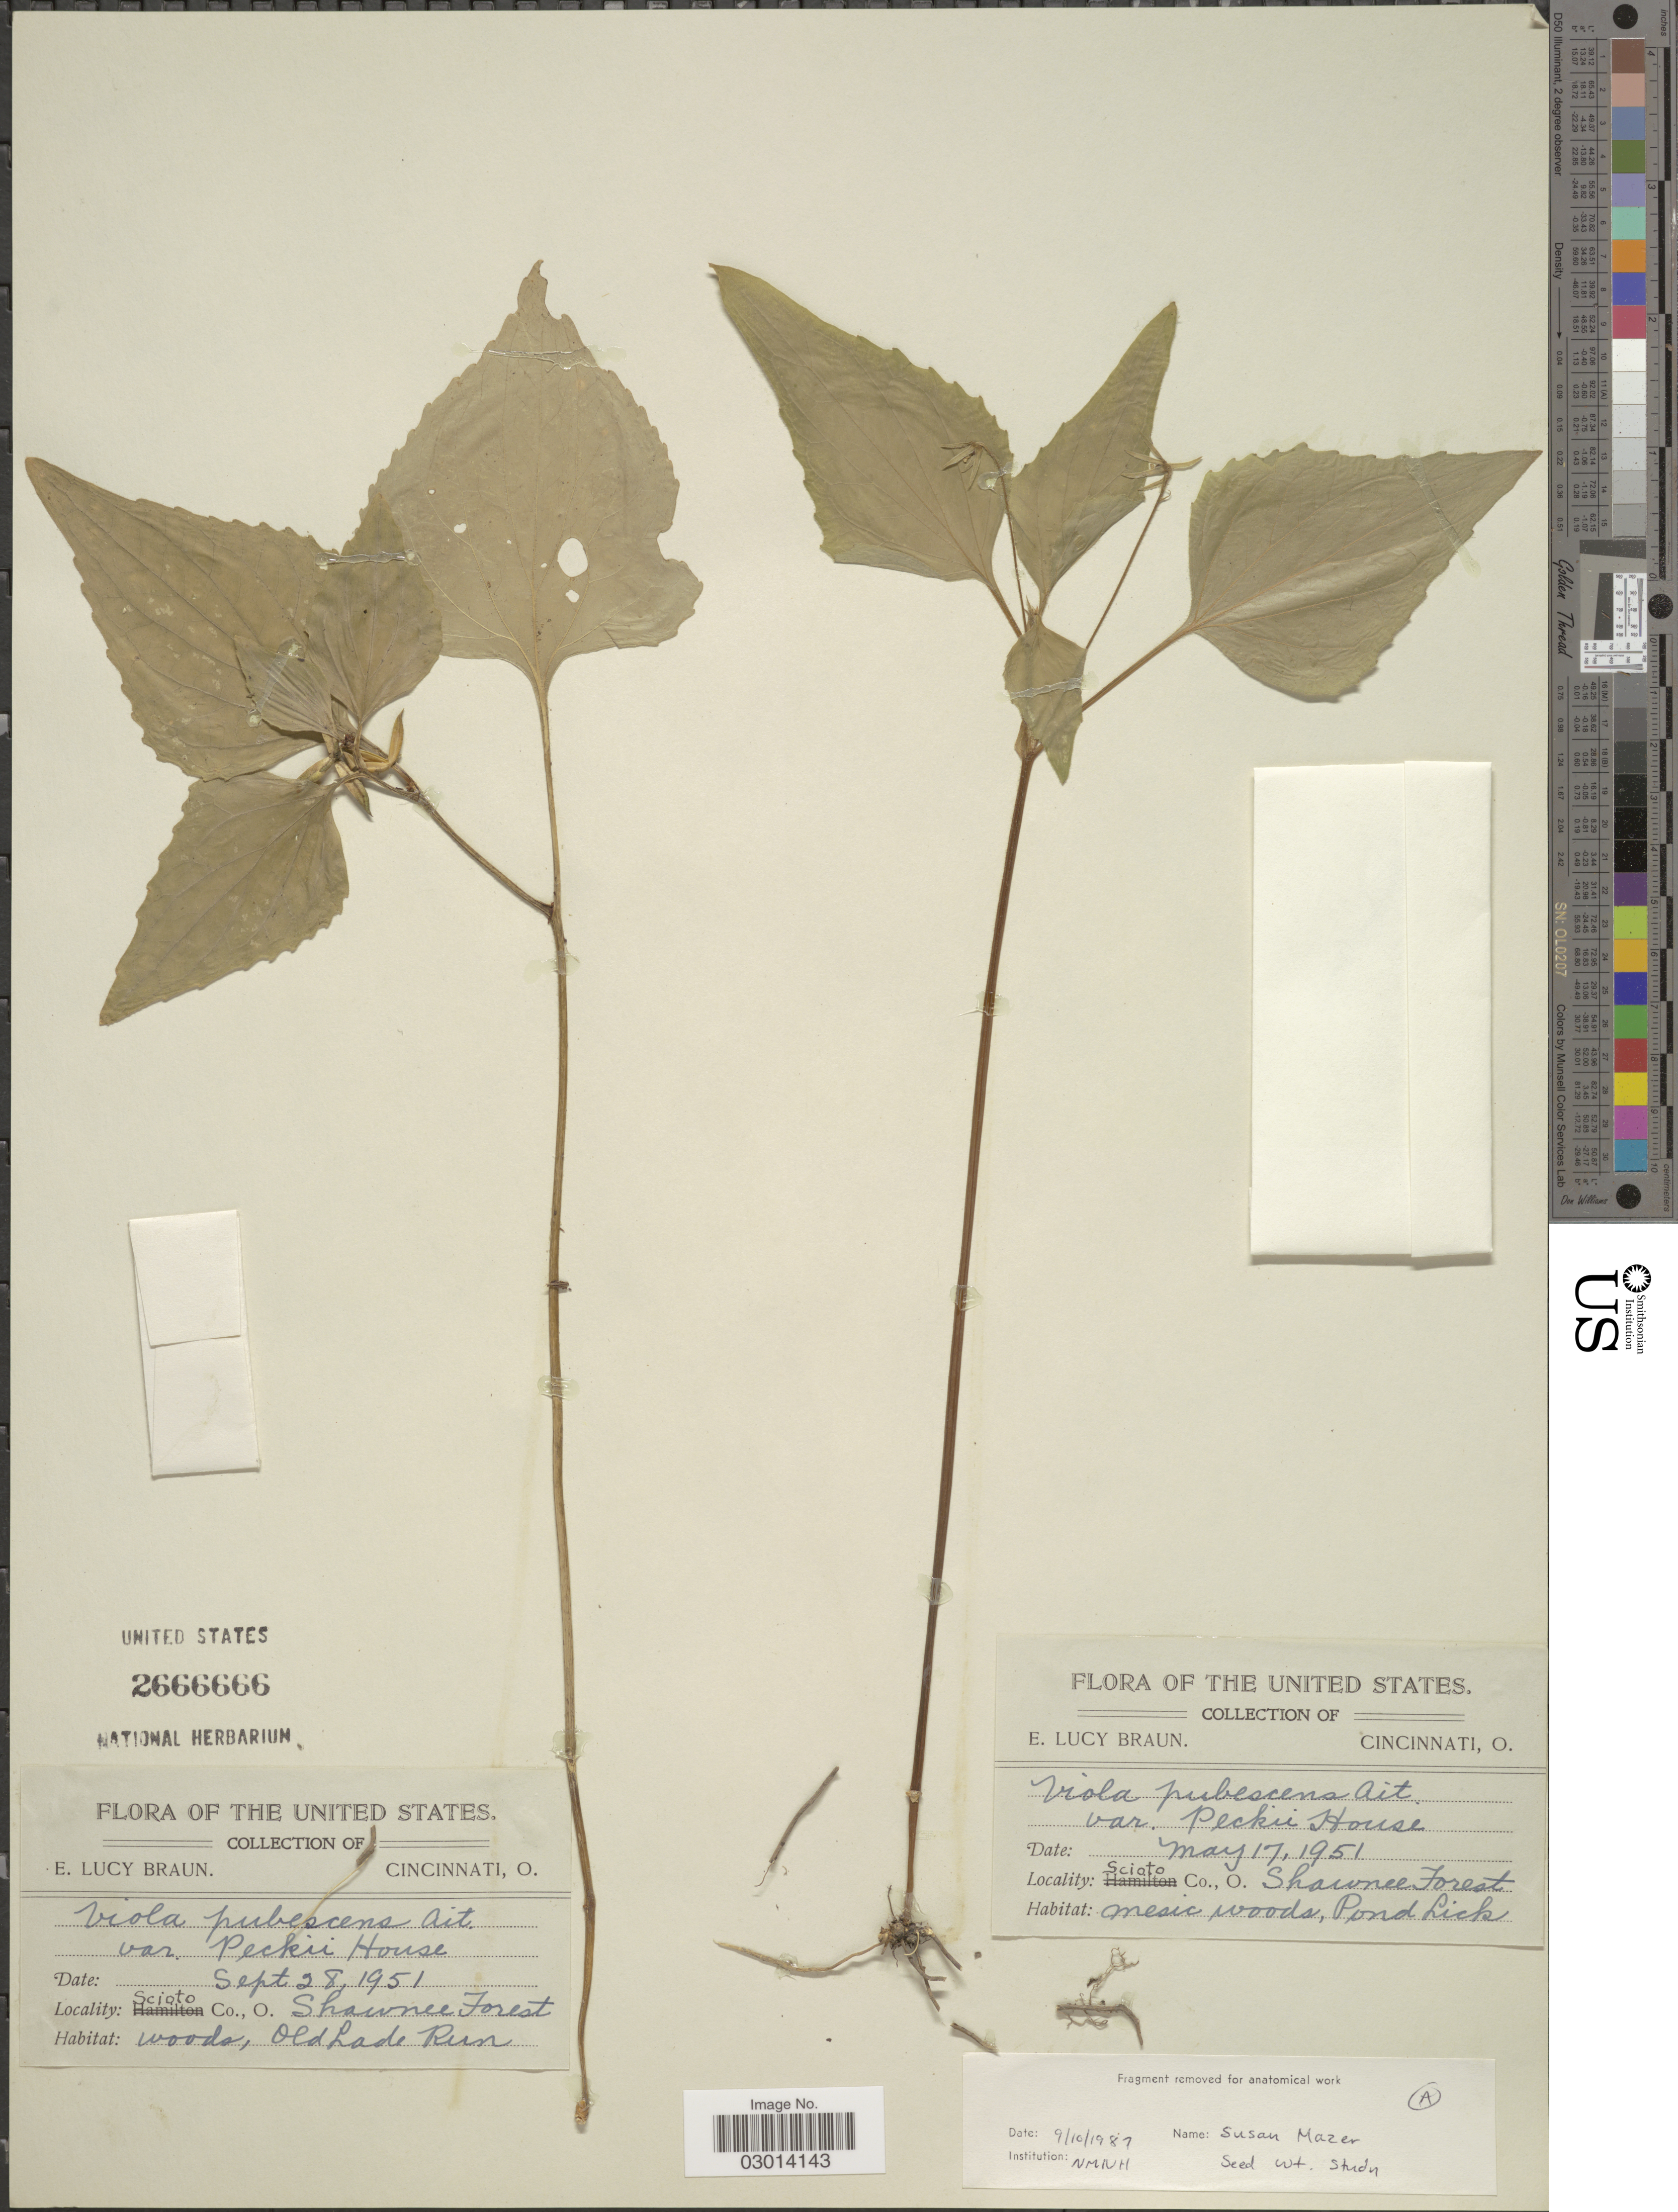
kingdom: Plantae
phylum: Tracheophyta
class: Magnoliopsida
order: Malpighiales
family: Violaceae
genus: Viola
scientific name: Viola pubescens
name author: Aiton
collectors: E. L. Braun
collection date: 1951-05-17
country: United States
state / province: Ohio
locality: Scioto Co., O. Shawnee Forest. Mesic woods, Pond Lick.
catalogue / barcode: US 2666666-2